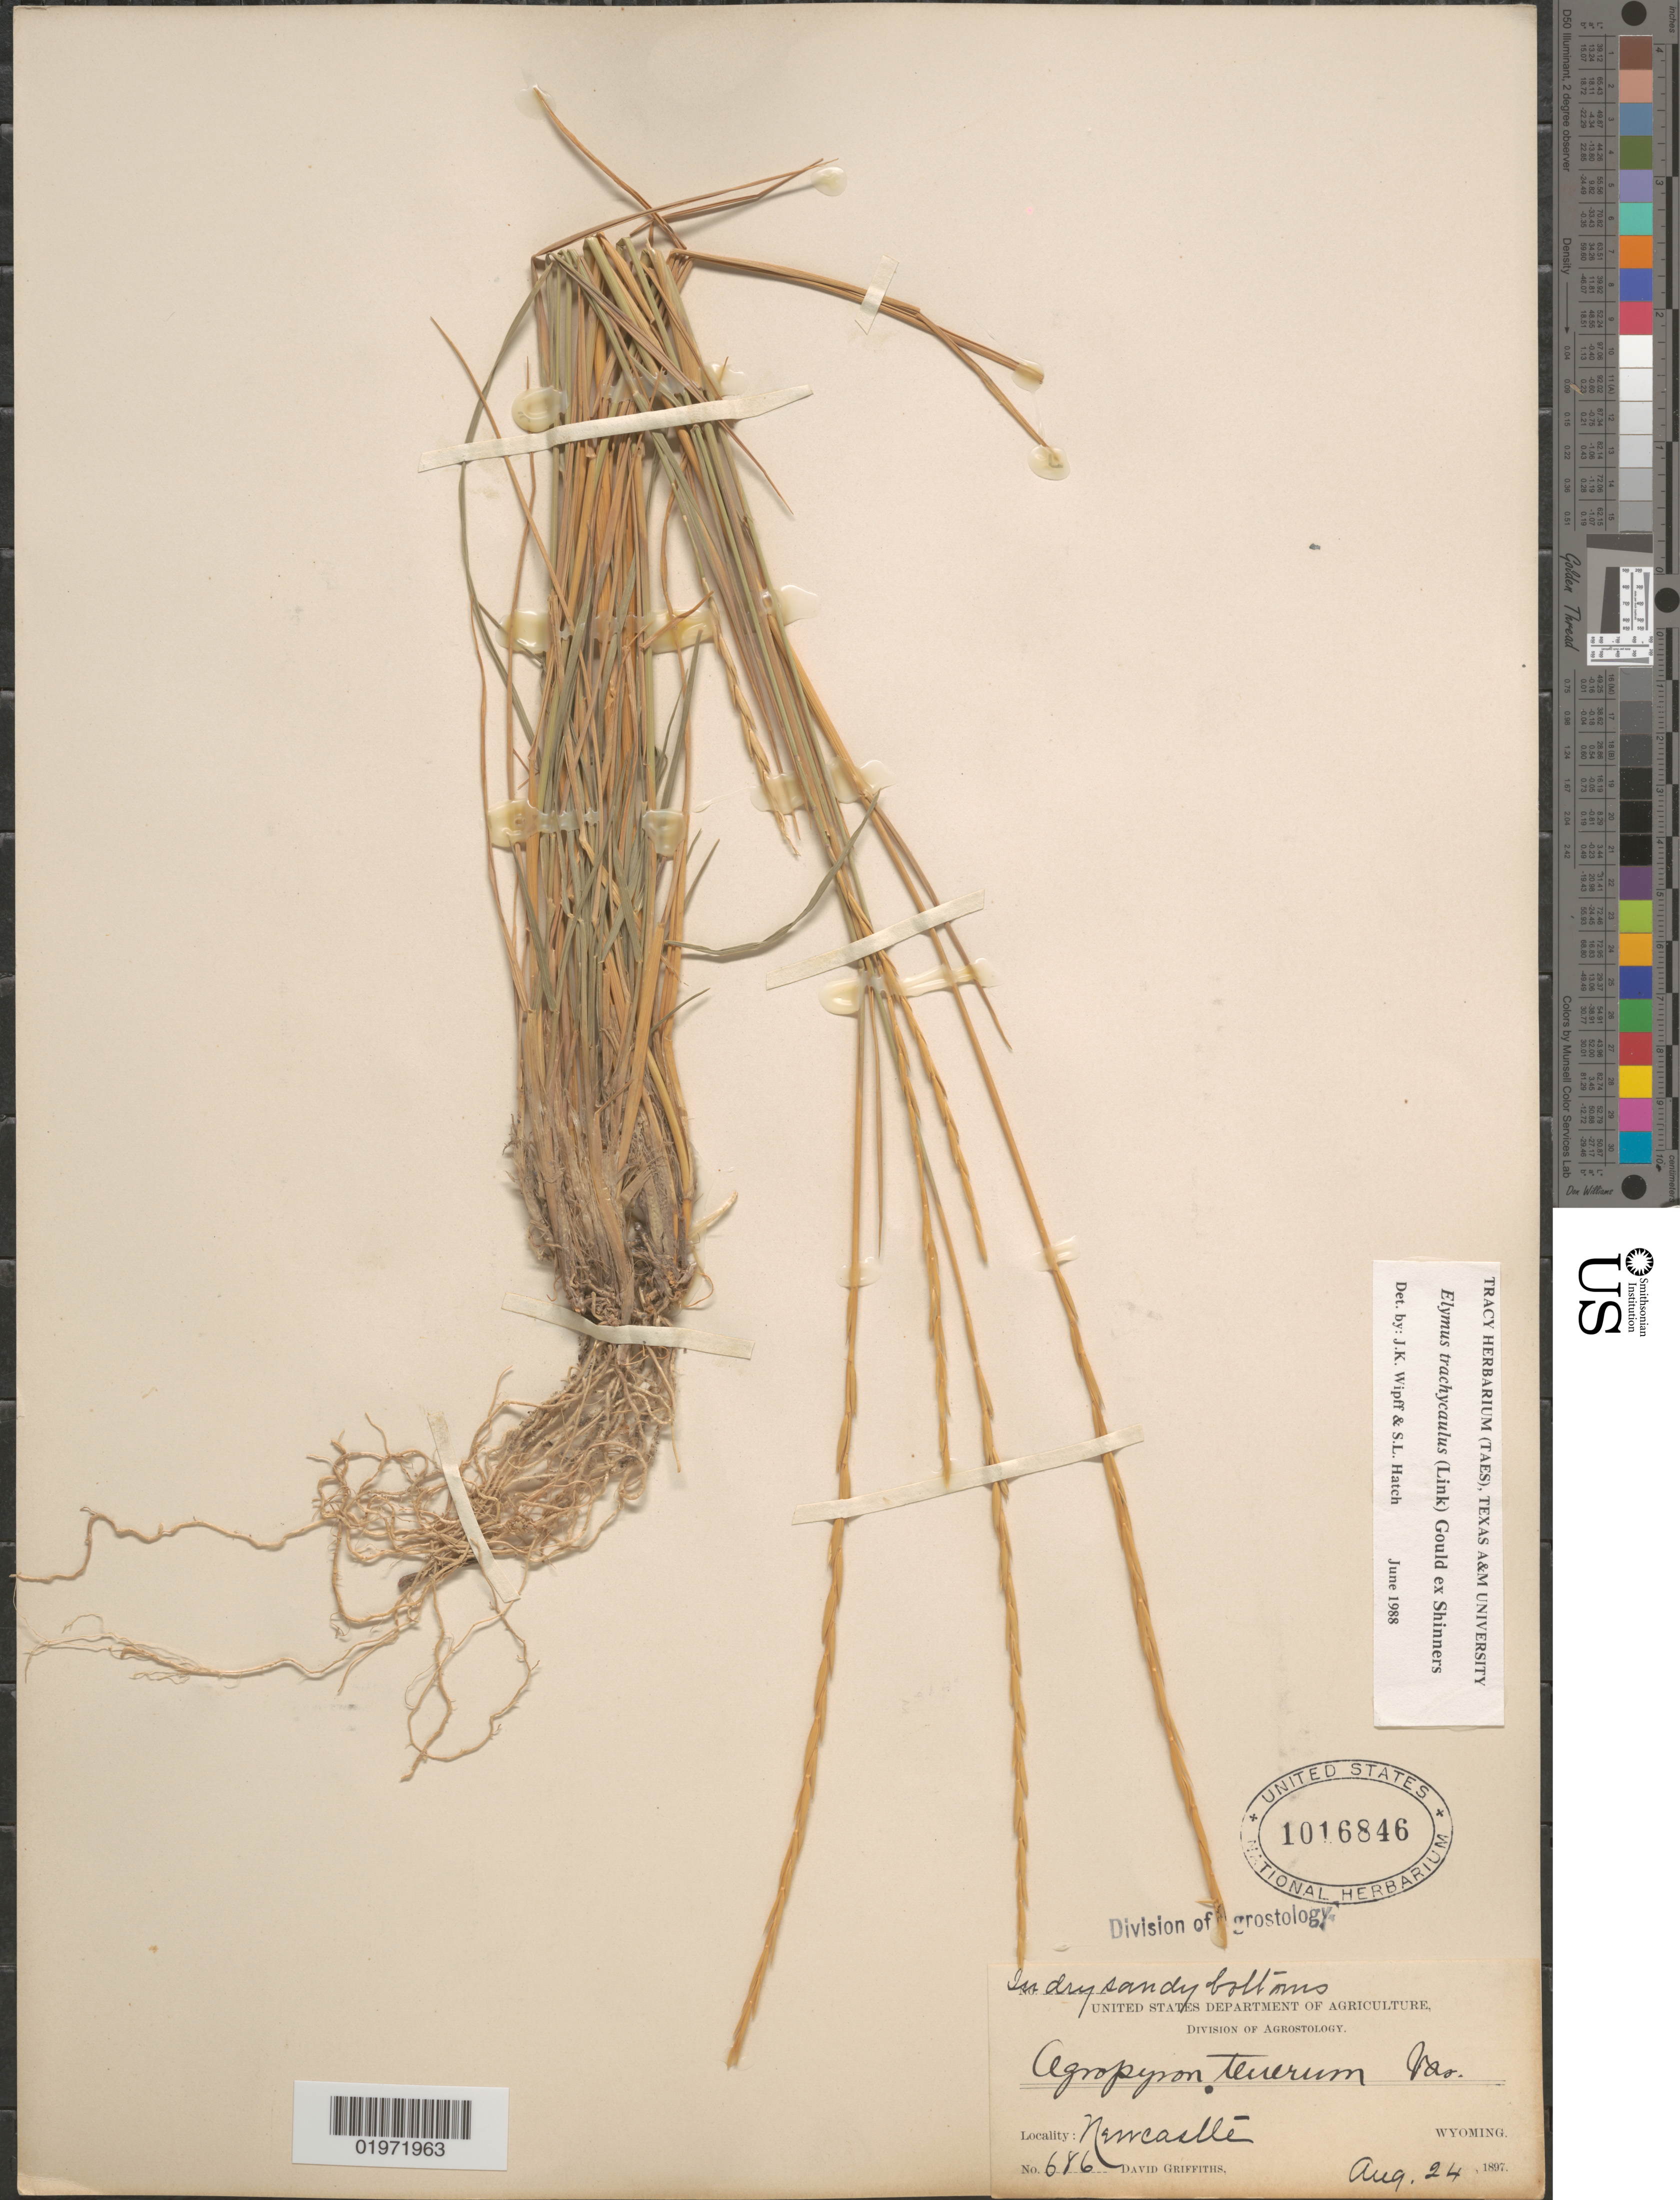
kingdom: Plantae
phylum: Tracheophyta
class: Liliopsida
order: Poales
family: Poaceae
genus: Elymus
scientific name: Elymus trachycaulus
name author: (Link) Gould ex Shinners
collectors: D. Griffiths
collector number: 686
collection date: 1897-08-24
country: United States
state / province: Wyoming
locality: New Castle.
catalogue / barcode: US 1016846